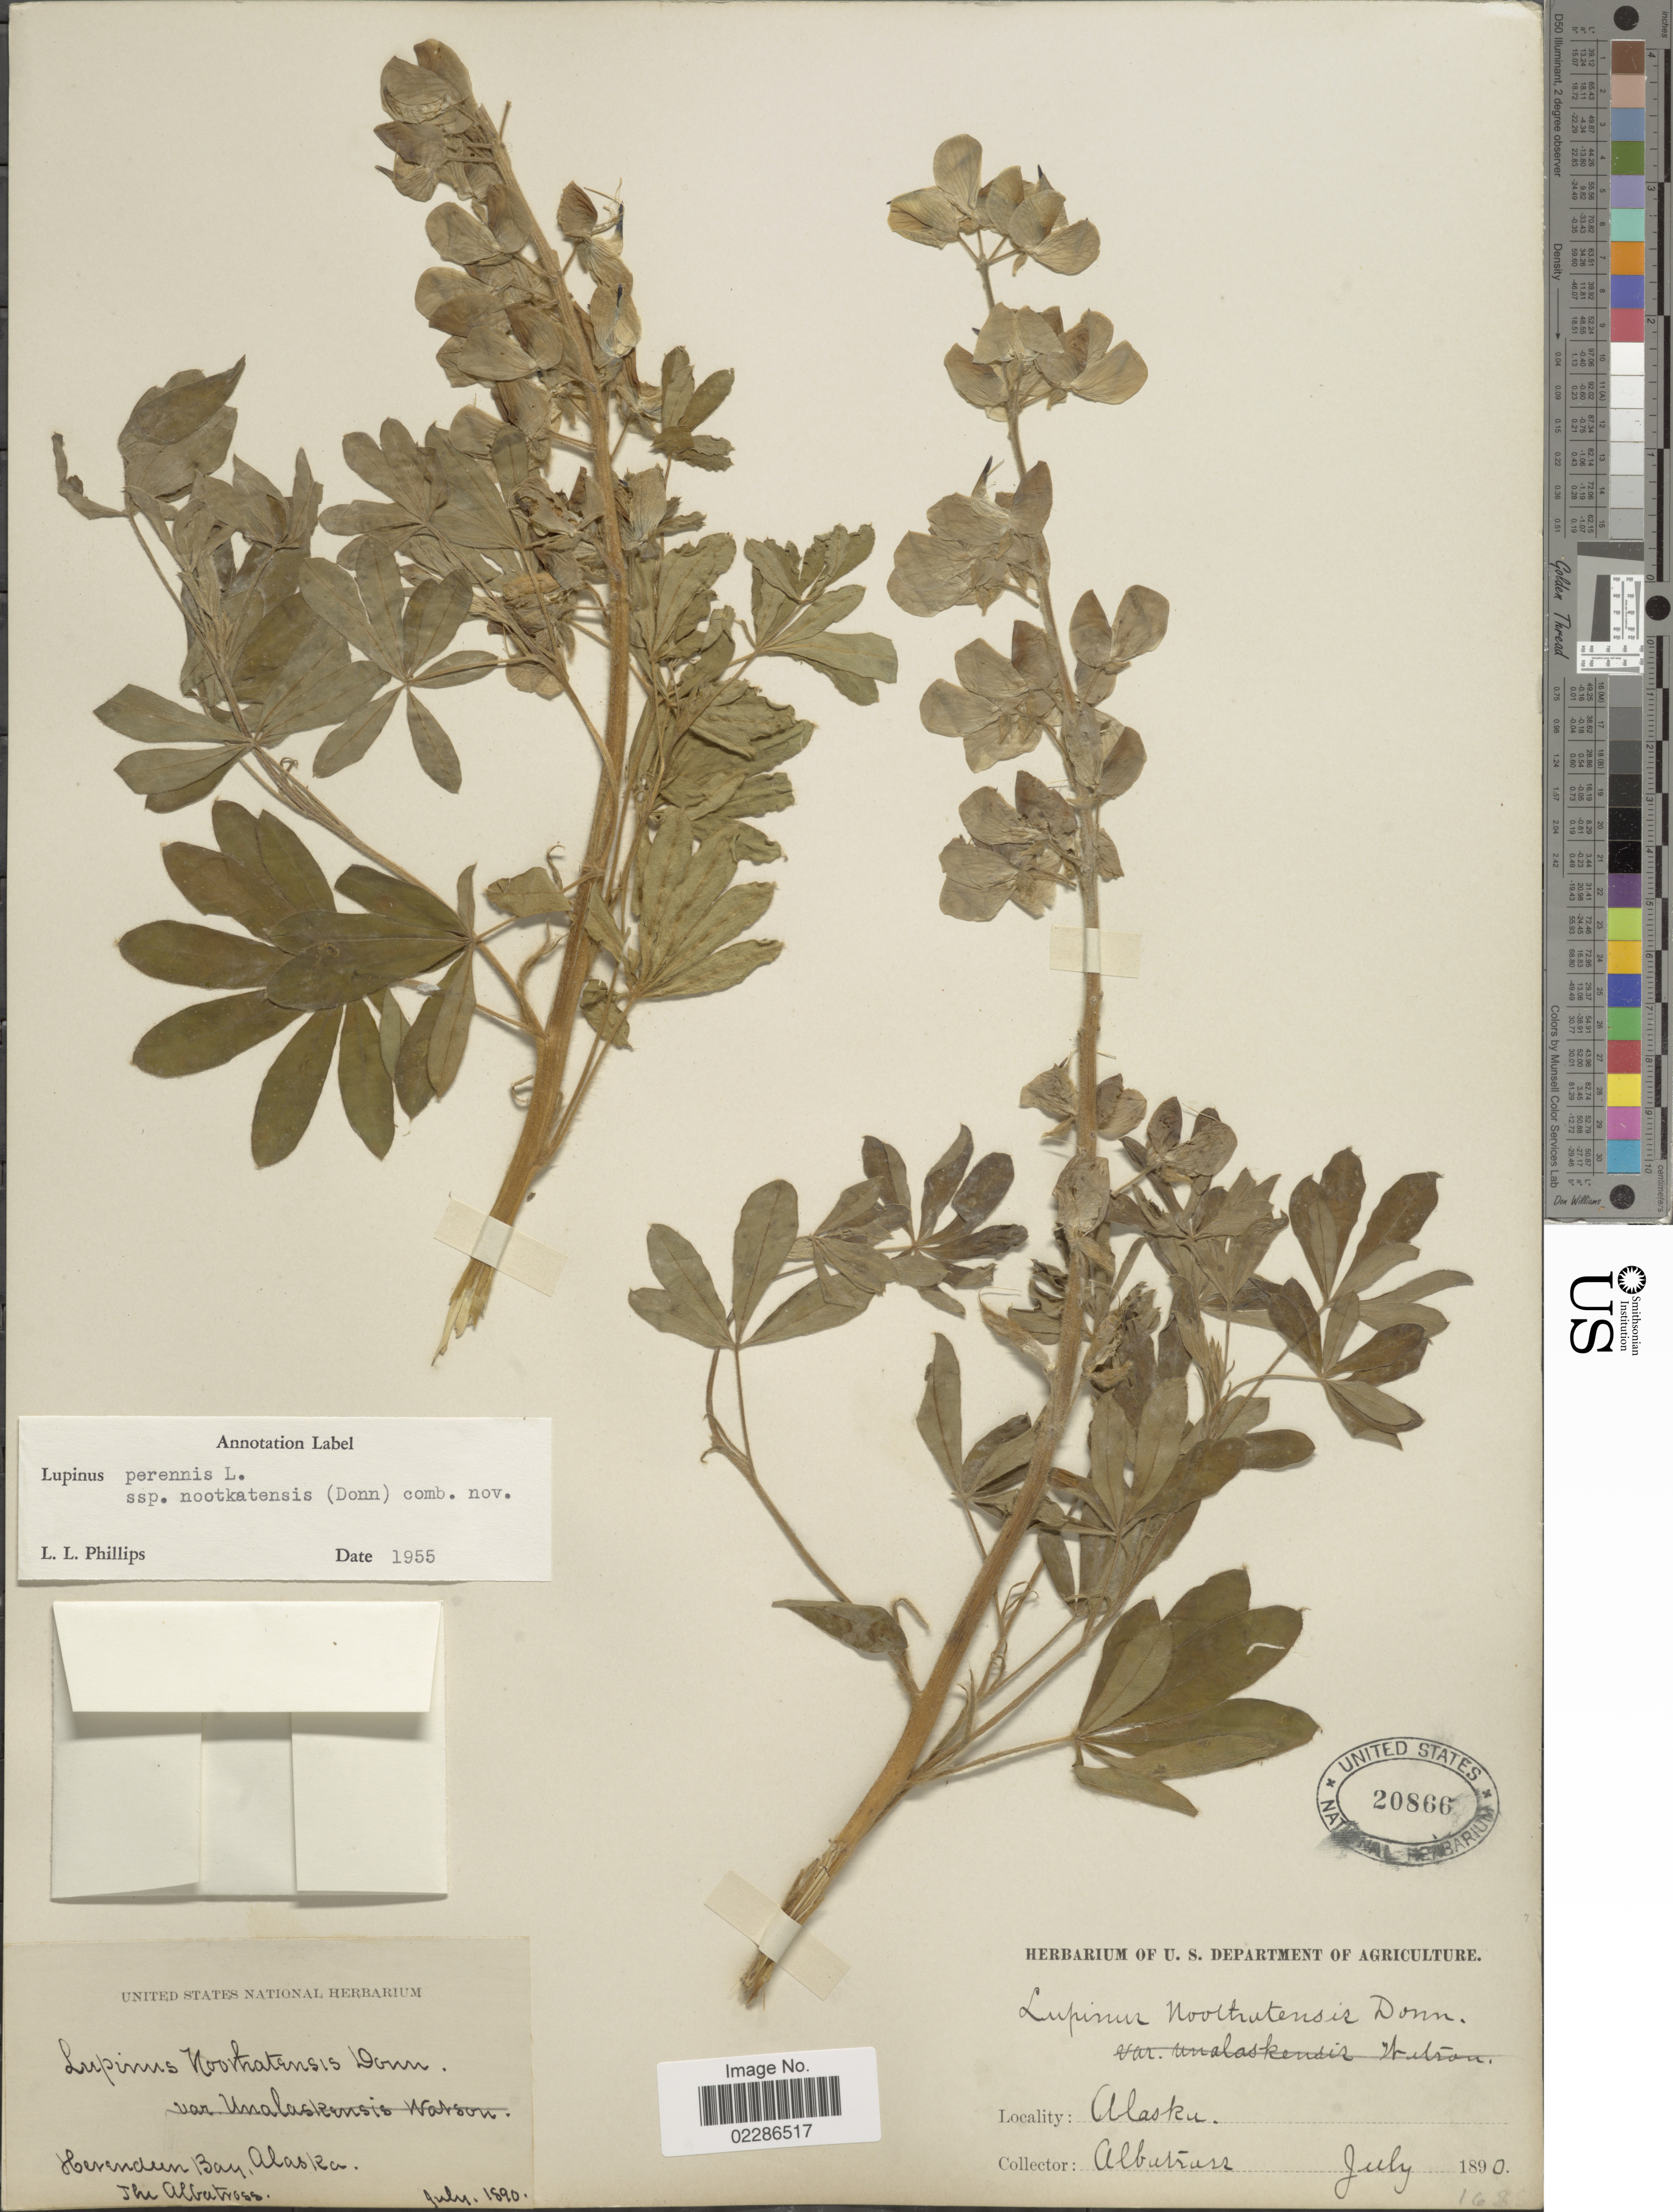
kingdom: Plantae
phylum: Tracheophyta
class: Magnoliopsida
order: Fabales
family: Fabaceae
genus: Lupinus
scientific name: Lupinus nootkatensis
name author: Donn ex Sims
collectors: "The Albatross"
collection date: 1890-07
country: United States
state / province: Alaska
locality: Herendun Bay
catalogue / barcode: US 20866